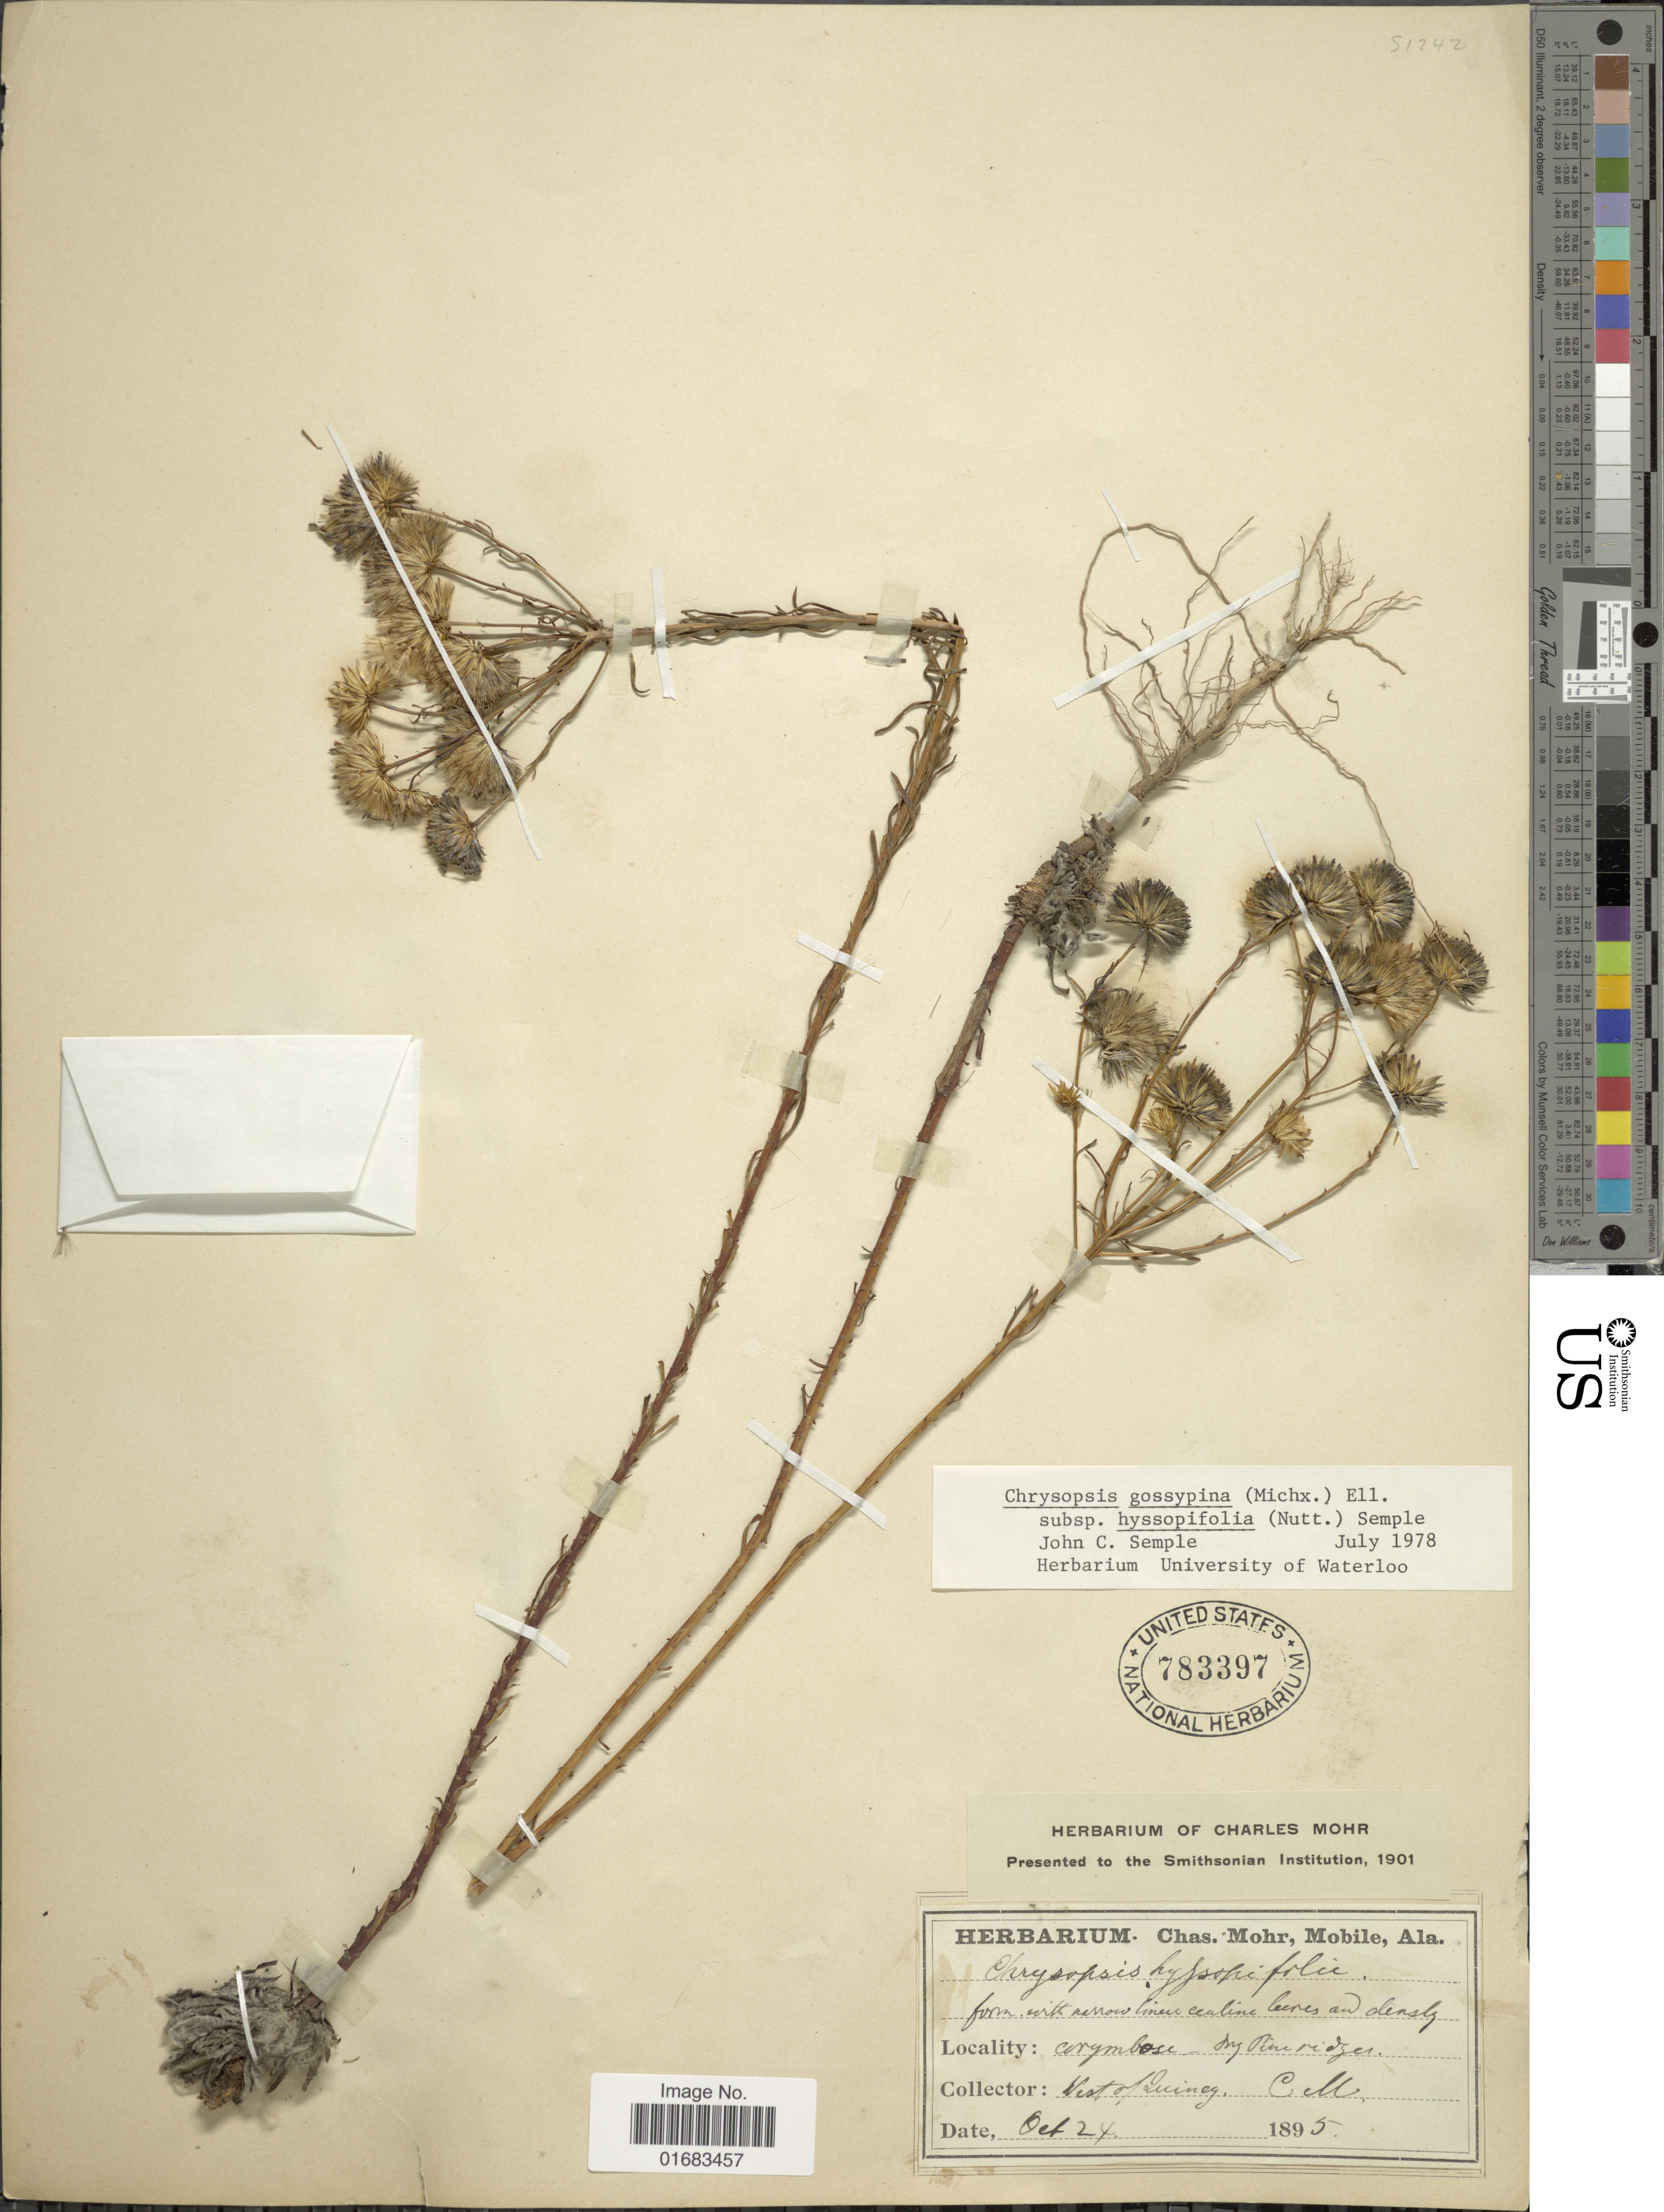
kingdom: Plantae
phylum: Tracheophyta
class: Magnoliopsida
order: Asterales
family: Asteraceae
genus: Chrysopsis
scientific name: Chrysopsis gossypina subsp. hyssopifolia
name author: (Nutt.) Semple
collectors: C. T. Mohr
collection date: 1895-10-24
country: United States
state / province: Florida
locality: Dry Pine Ridges, West of Quincy.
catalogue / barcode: US 783397